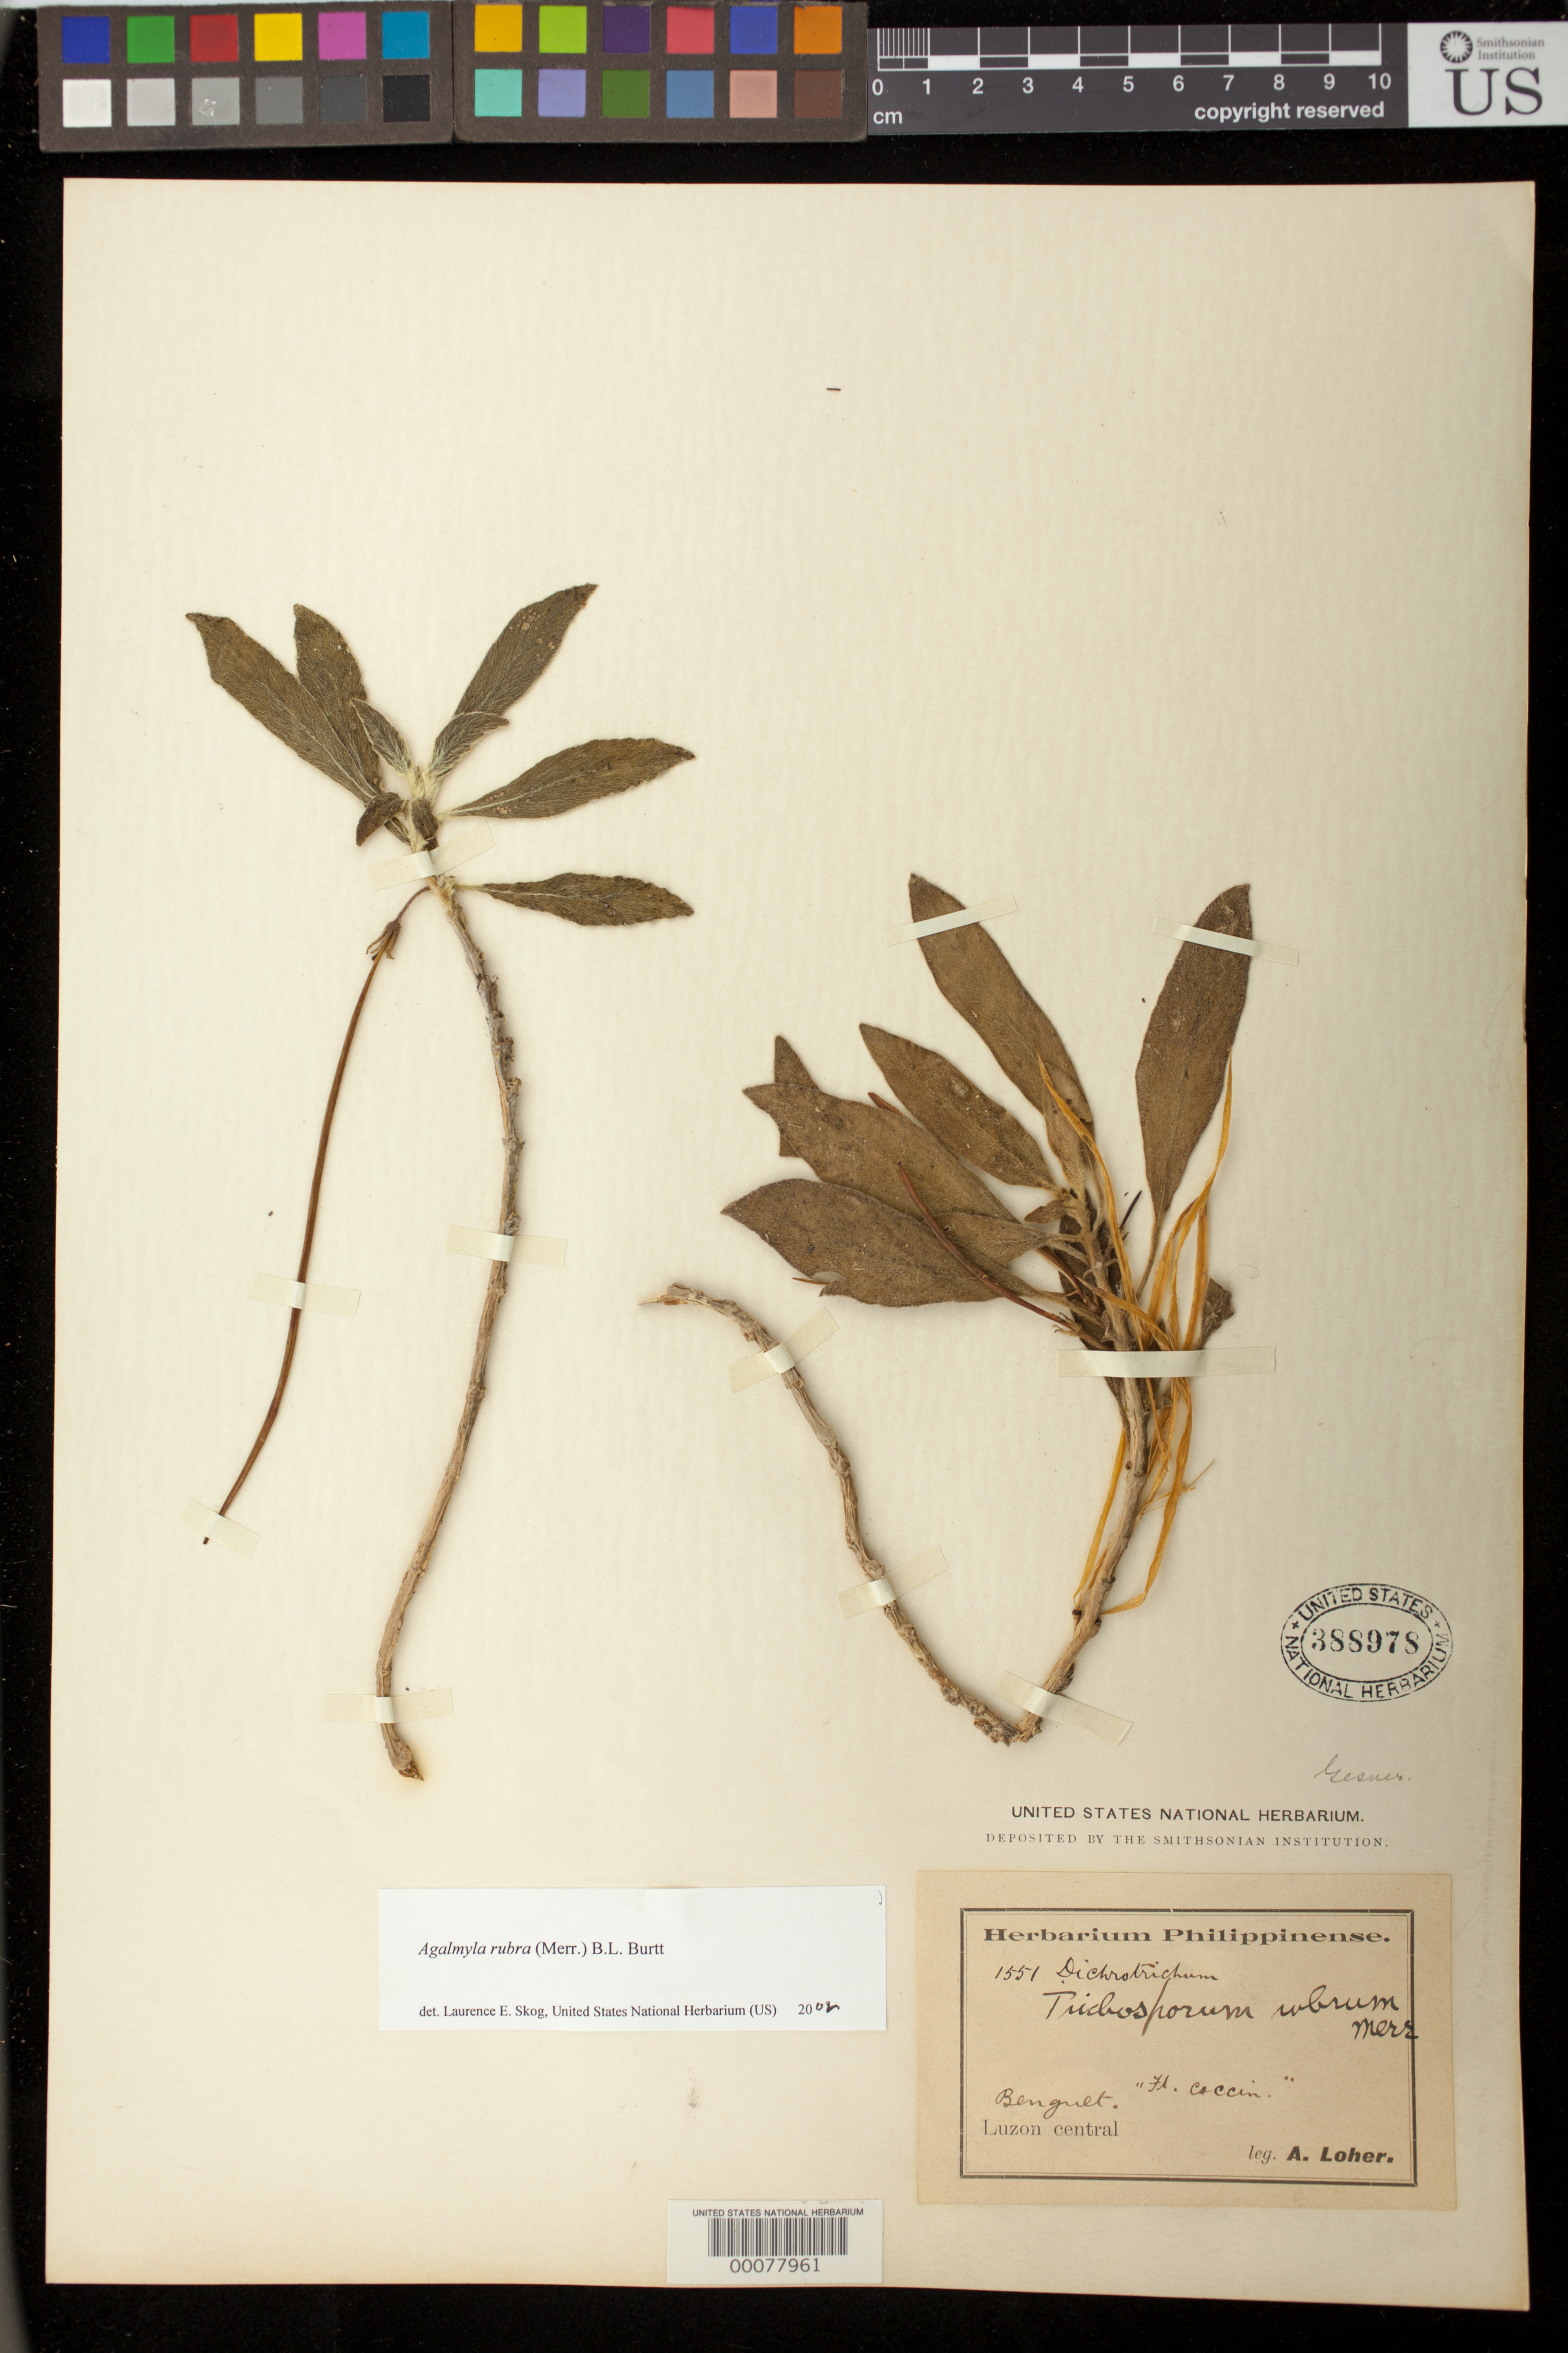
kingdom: Plantae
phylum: Tracheophyta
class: Magnoliopsida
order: Lamiales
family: Gesneriaceae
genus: Agalmyla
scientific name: Agalmyla rubrum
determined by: Skog, Laurence E.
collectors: A. Loher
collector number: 1551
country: Philippines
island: Luzon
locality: Benguet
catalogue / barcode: US 388978